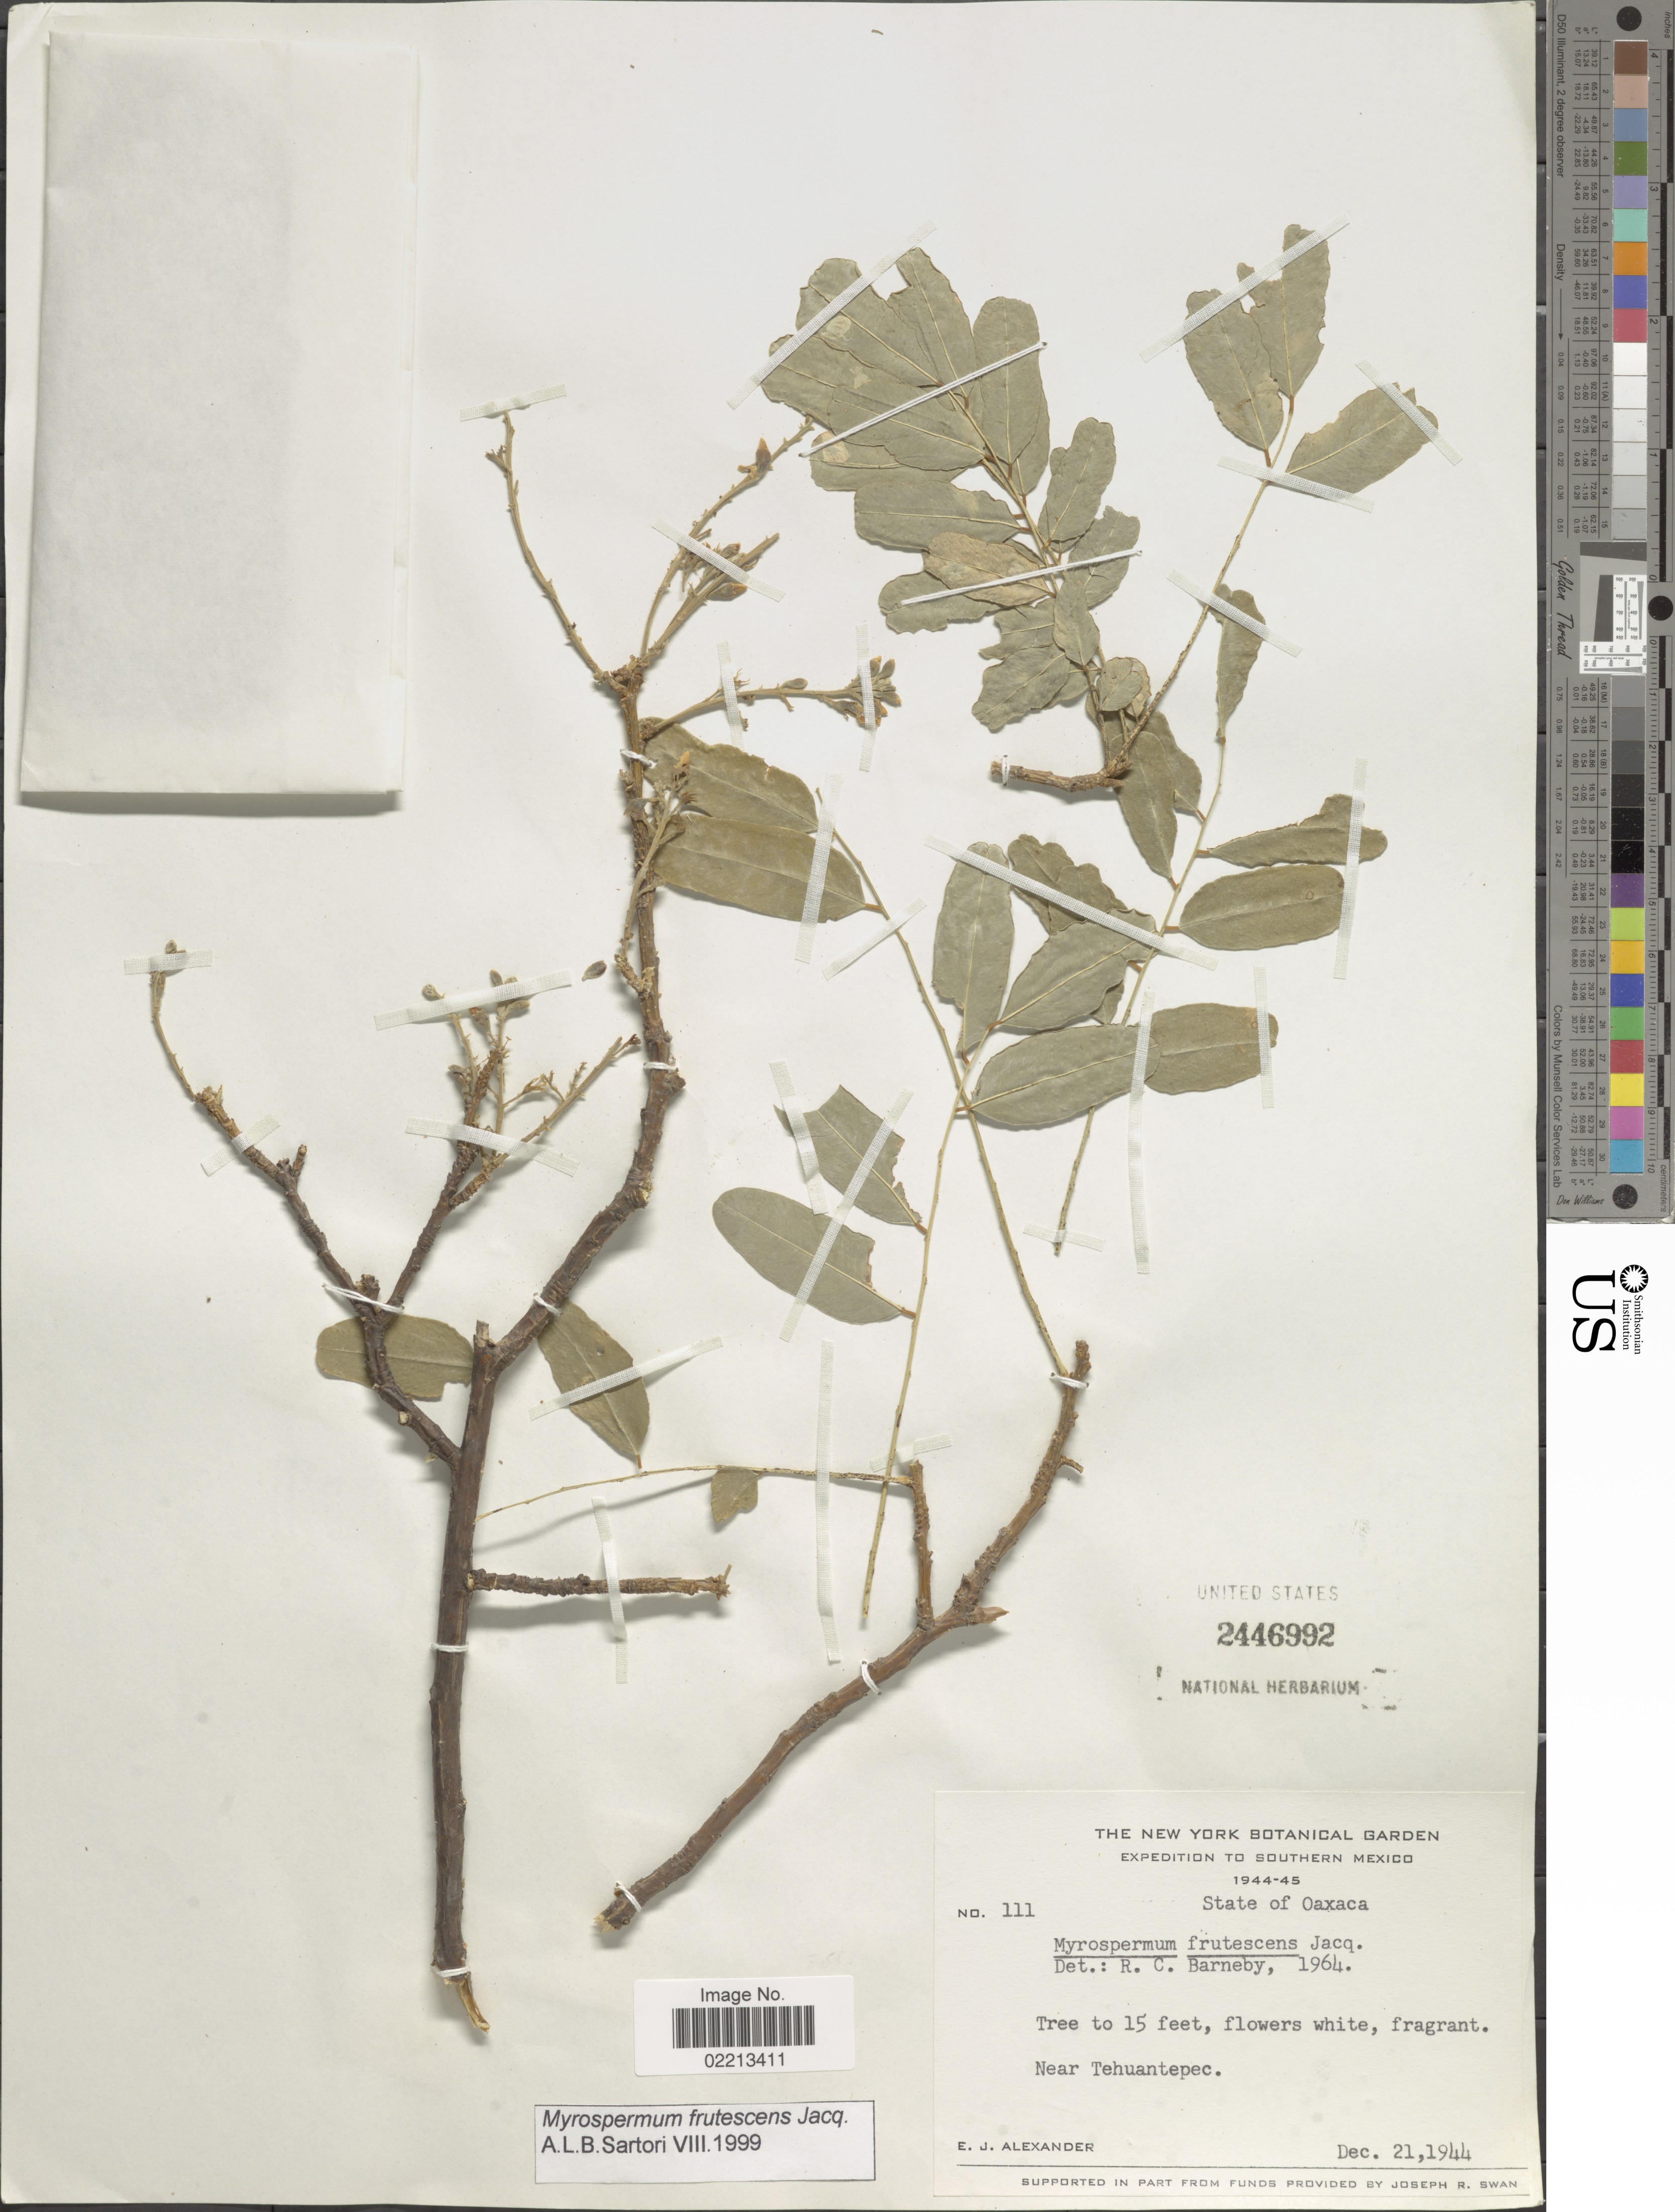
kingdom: Plantae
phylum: Tracheophyta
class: Magnoliopsida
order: Fabales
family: Fabaceae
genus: Myrospermum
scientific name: Myrospermum frutescens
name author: Jacq.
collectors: E. J. Alexander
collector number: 111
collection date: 1944-12-21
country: Mexico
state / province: Oaxaca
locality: Southern Mexico, near Tehuantepec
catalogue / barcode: US 2446992